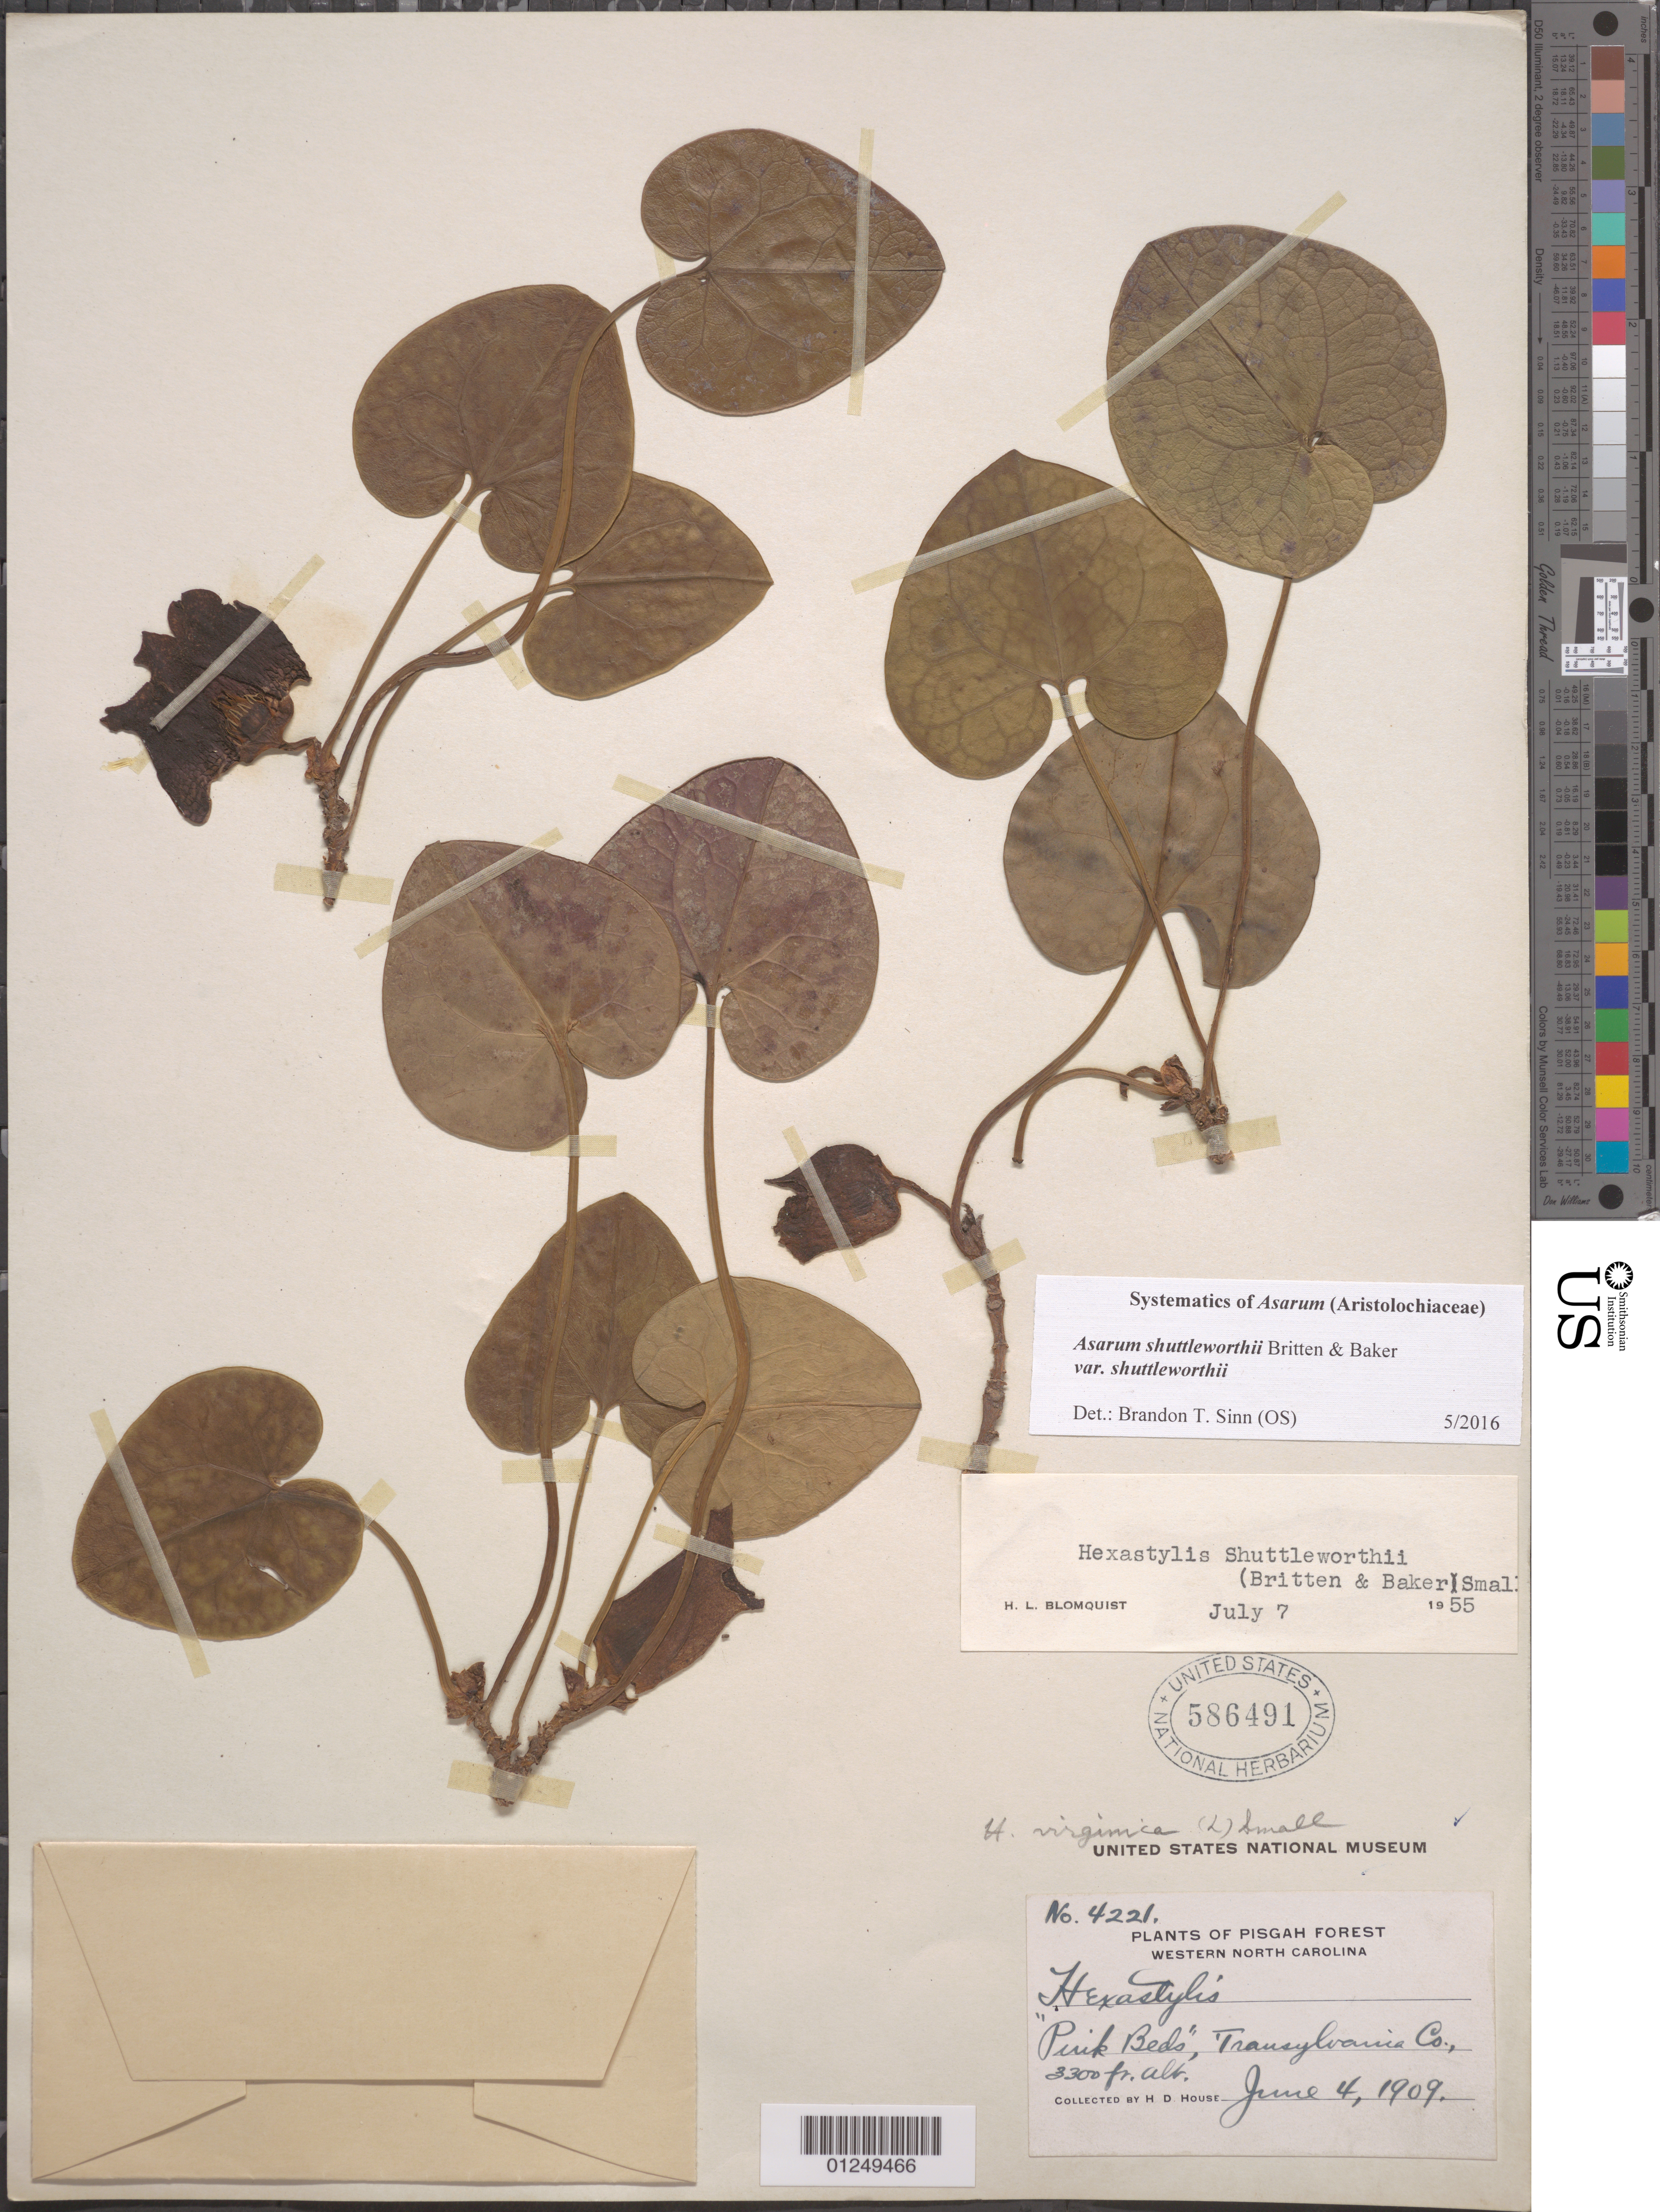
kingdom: Plantae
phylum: Tracheophyta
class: Magnoliopsida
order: Piperales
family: Aristolochiaceae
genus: Hexastylis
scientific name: Hexastylis shuttleworthii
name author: (Britton & Baker f.) Small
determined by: Blomquist, H. L.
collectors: H. D. House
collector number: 4221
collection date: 1909-06-04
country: United States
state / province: North Carolina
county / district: Transylvania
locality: "Pink Beds", Pisgah Forest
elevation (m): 1006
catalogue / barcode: US 586491